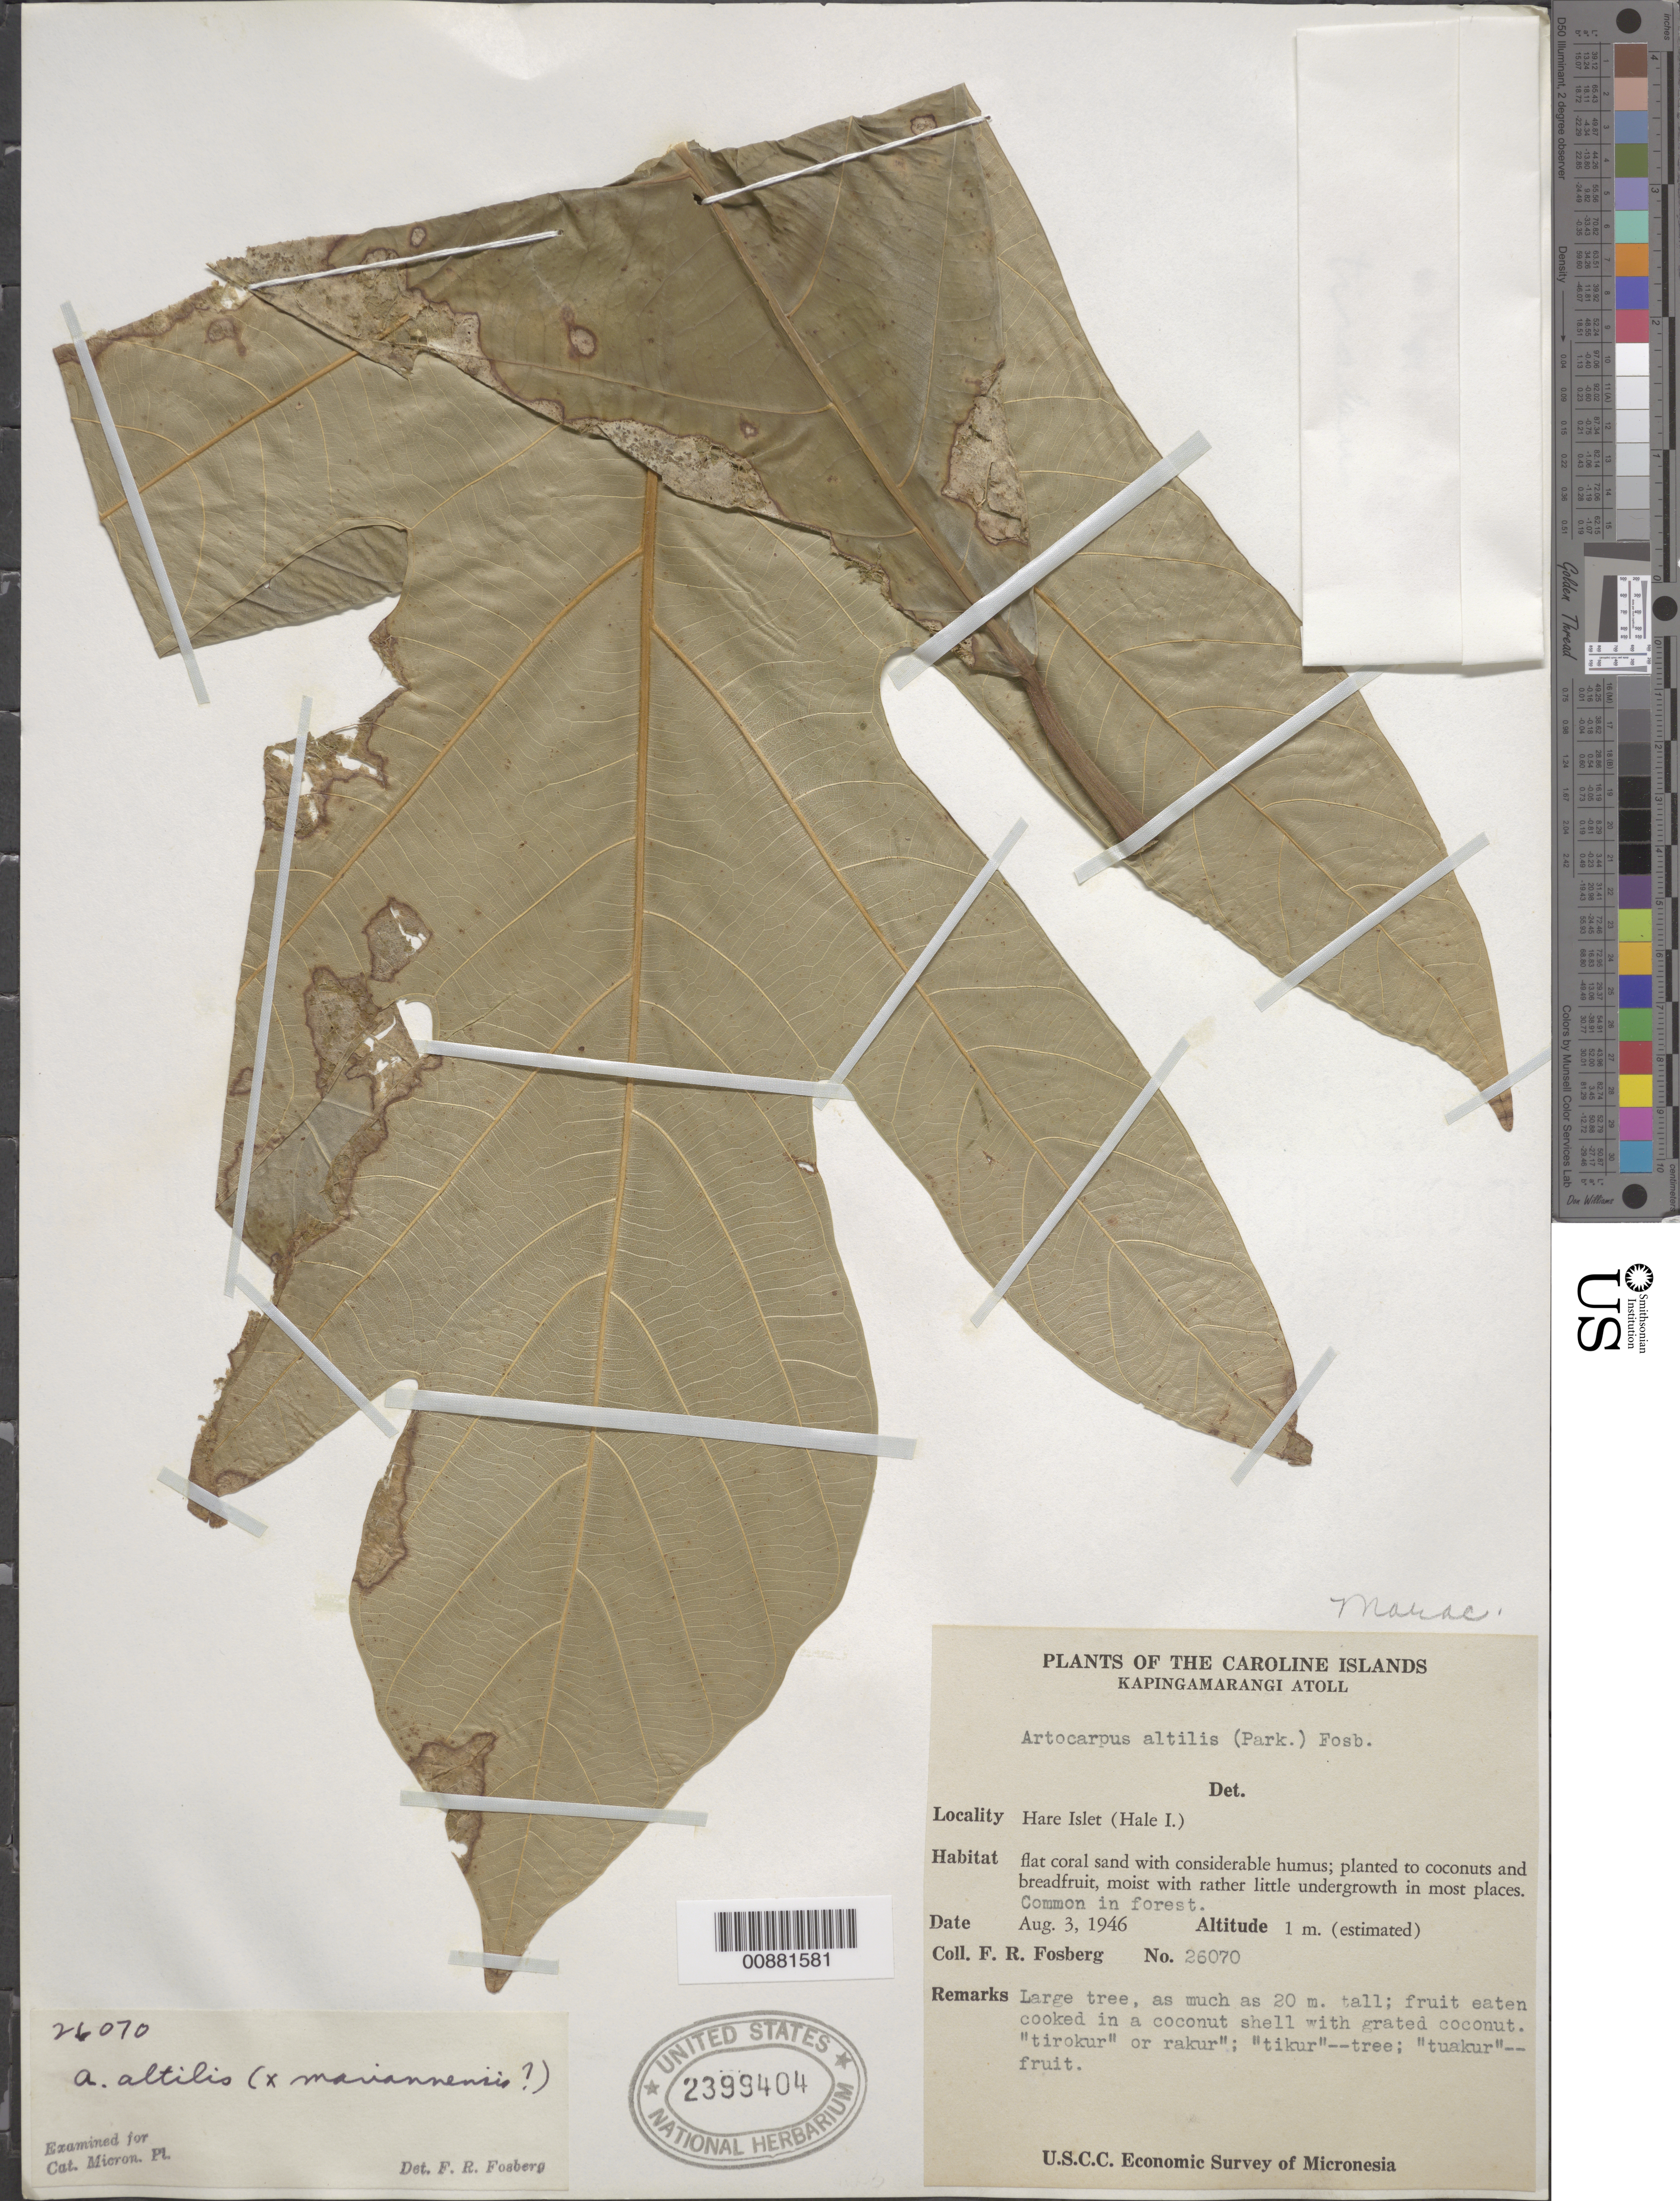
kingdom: Plantae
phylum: Tracheophyta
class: Magnoliopsida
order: Rosales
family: Moraceae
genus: Artocarpus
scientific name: Artocarpus altilis x A. mariannensis Trécul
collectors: F. R. Fosberg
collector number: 26070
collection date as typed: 03 Aug 1946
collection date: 1946-08-03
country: Micronesia, Federated States of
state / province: Pohnpei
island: Kapingamarangi Atoll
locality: Hare Islet (Hale I.), Kapingamarangi Is.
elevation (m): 1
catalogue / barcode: US 2399404